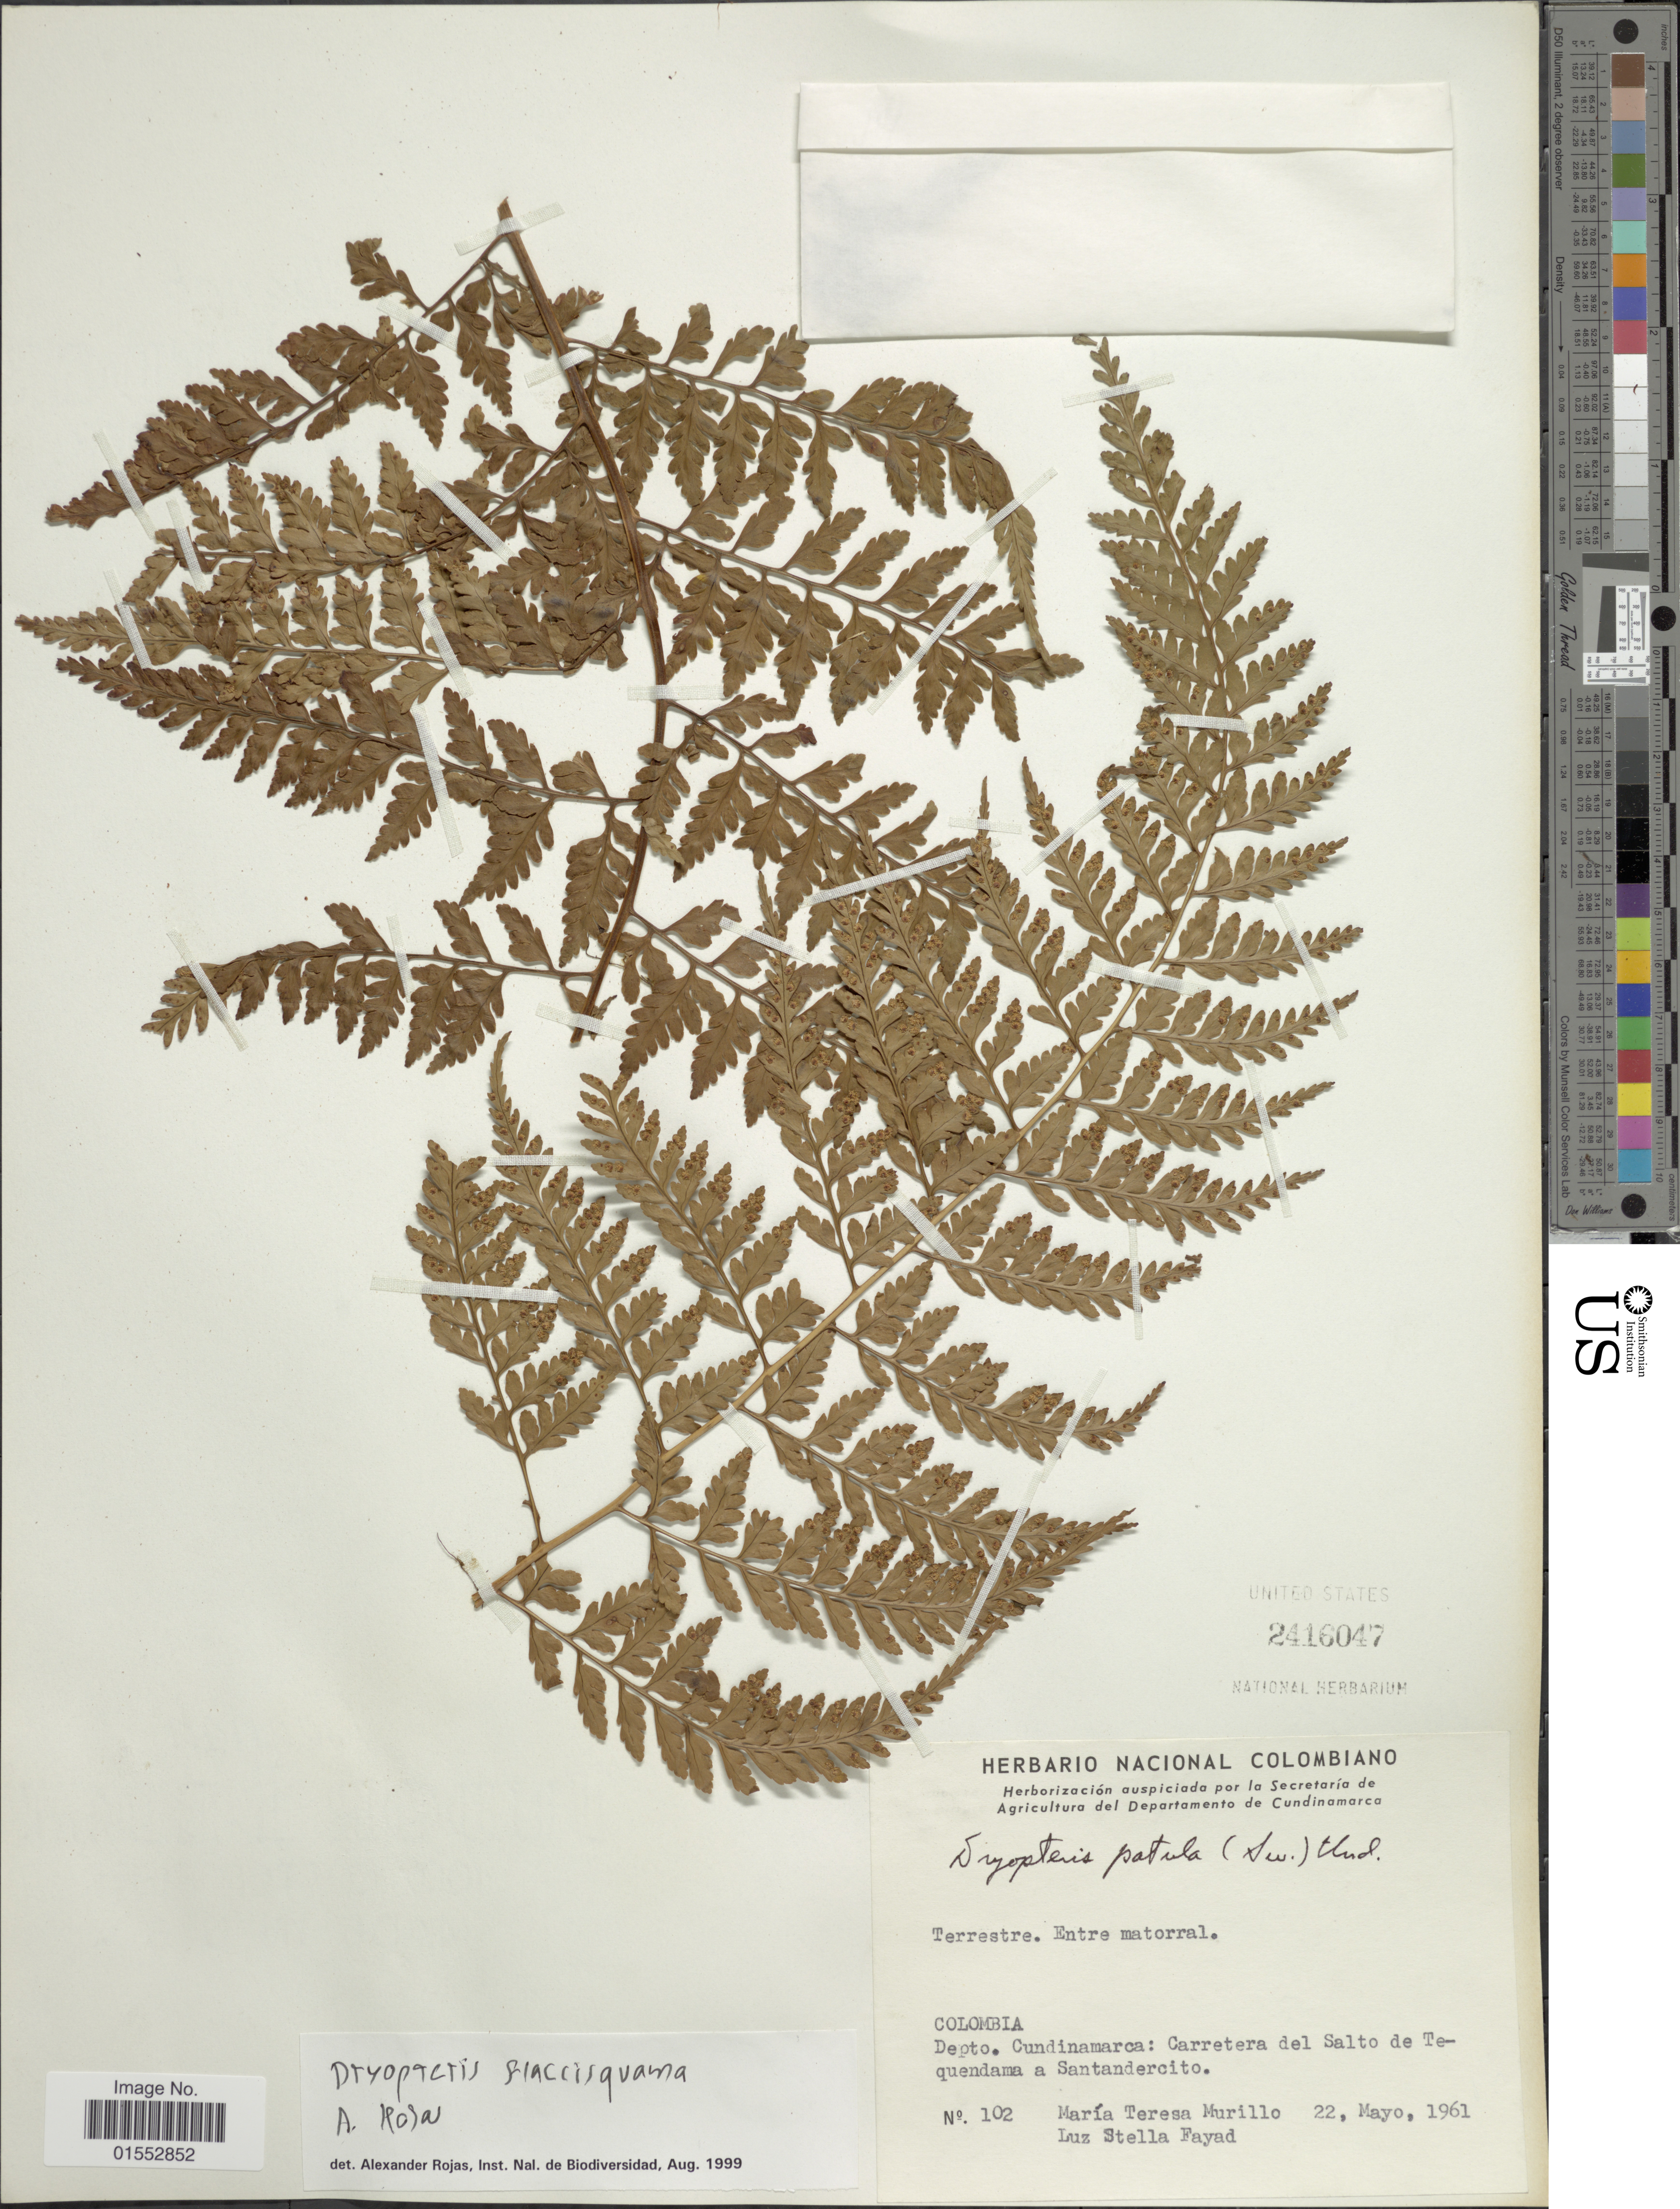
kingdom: Plantae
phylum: Tracheophyta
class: Polypodiopsida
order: Polypodiales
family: Dryopteridaceae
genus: Dryopteris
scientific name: Dryopteris flaccisquama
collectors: M. Teresa Murillo & L. Fayad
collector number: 102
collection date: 1961-05-22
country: Colombia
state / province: Cundinamarca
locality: Carretera del Salto de Tequendama a Santandercito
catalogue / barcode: US 2416047